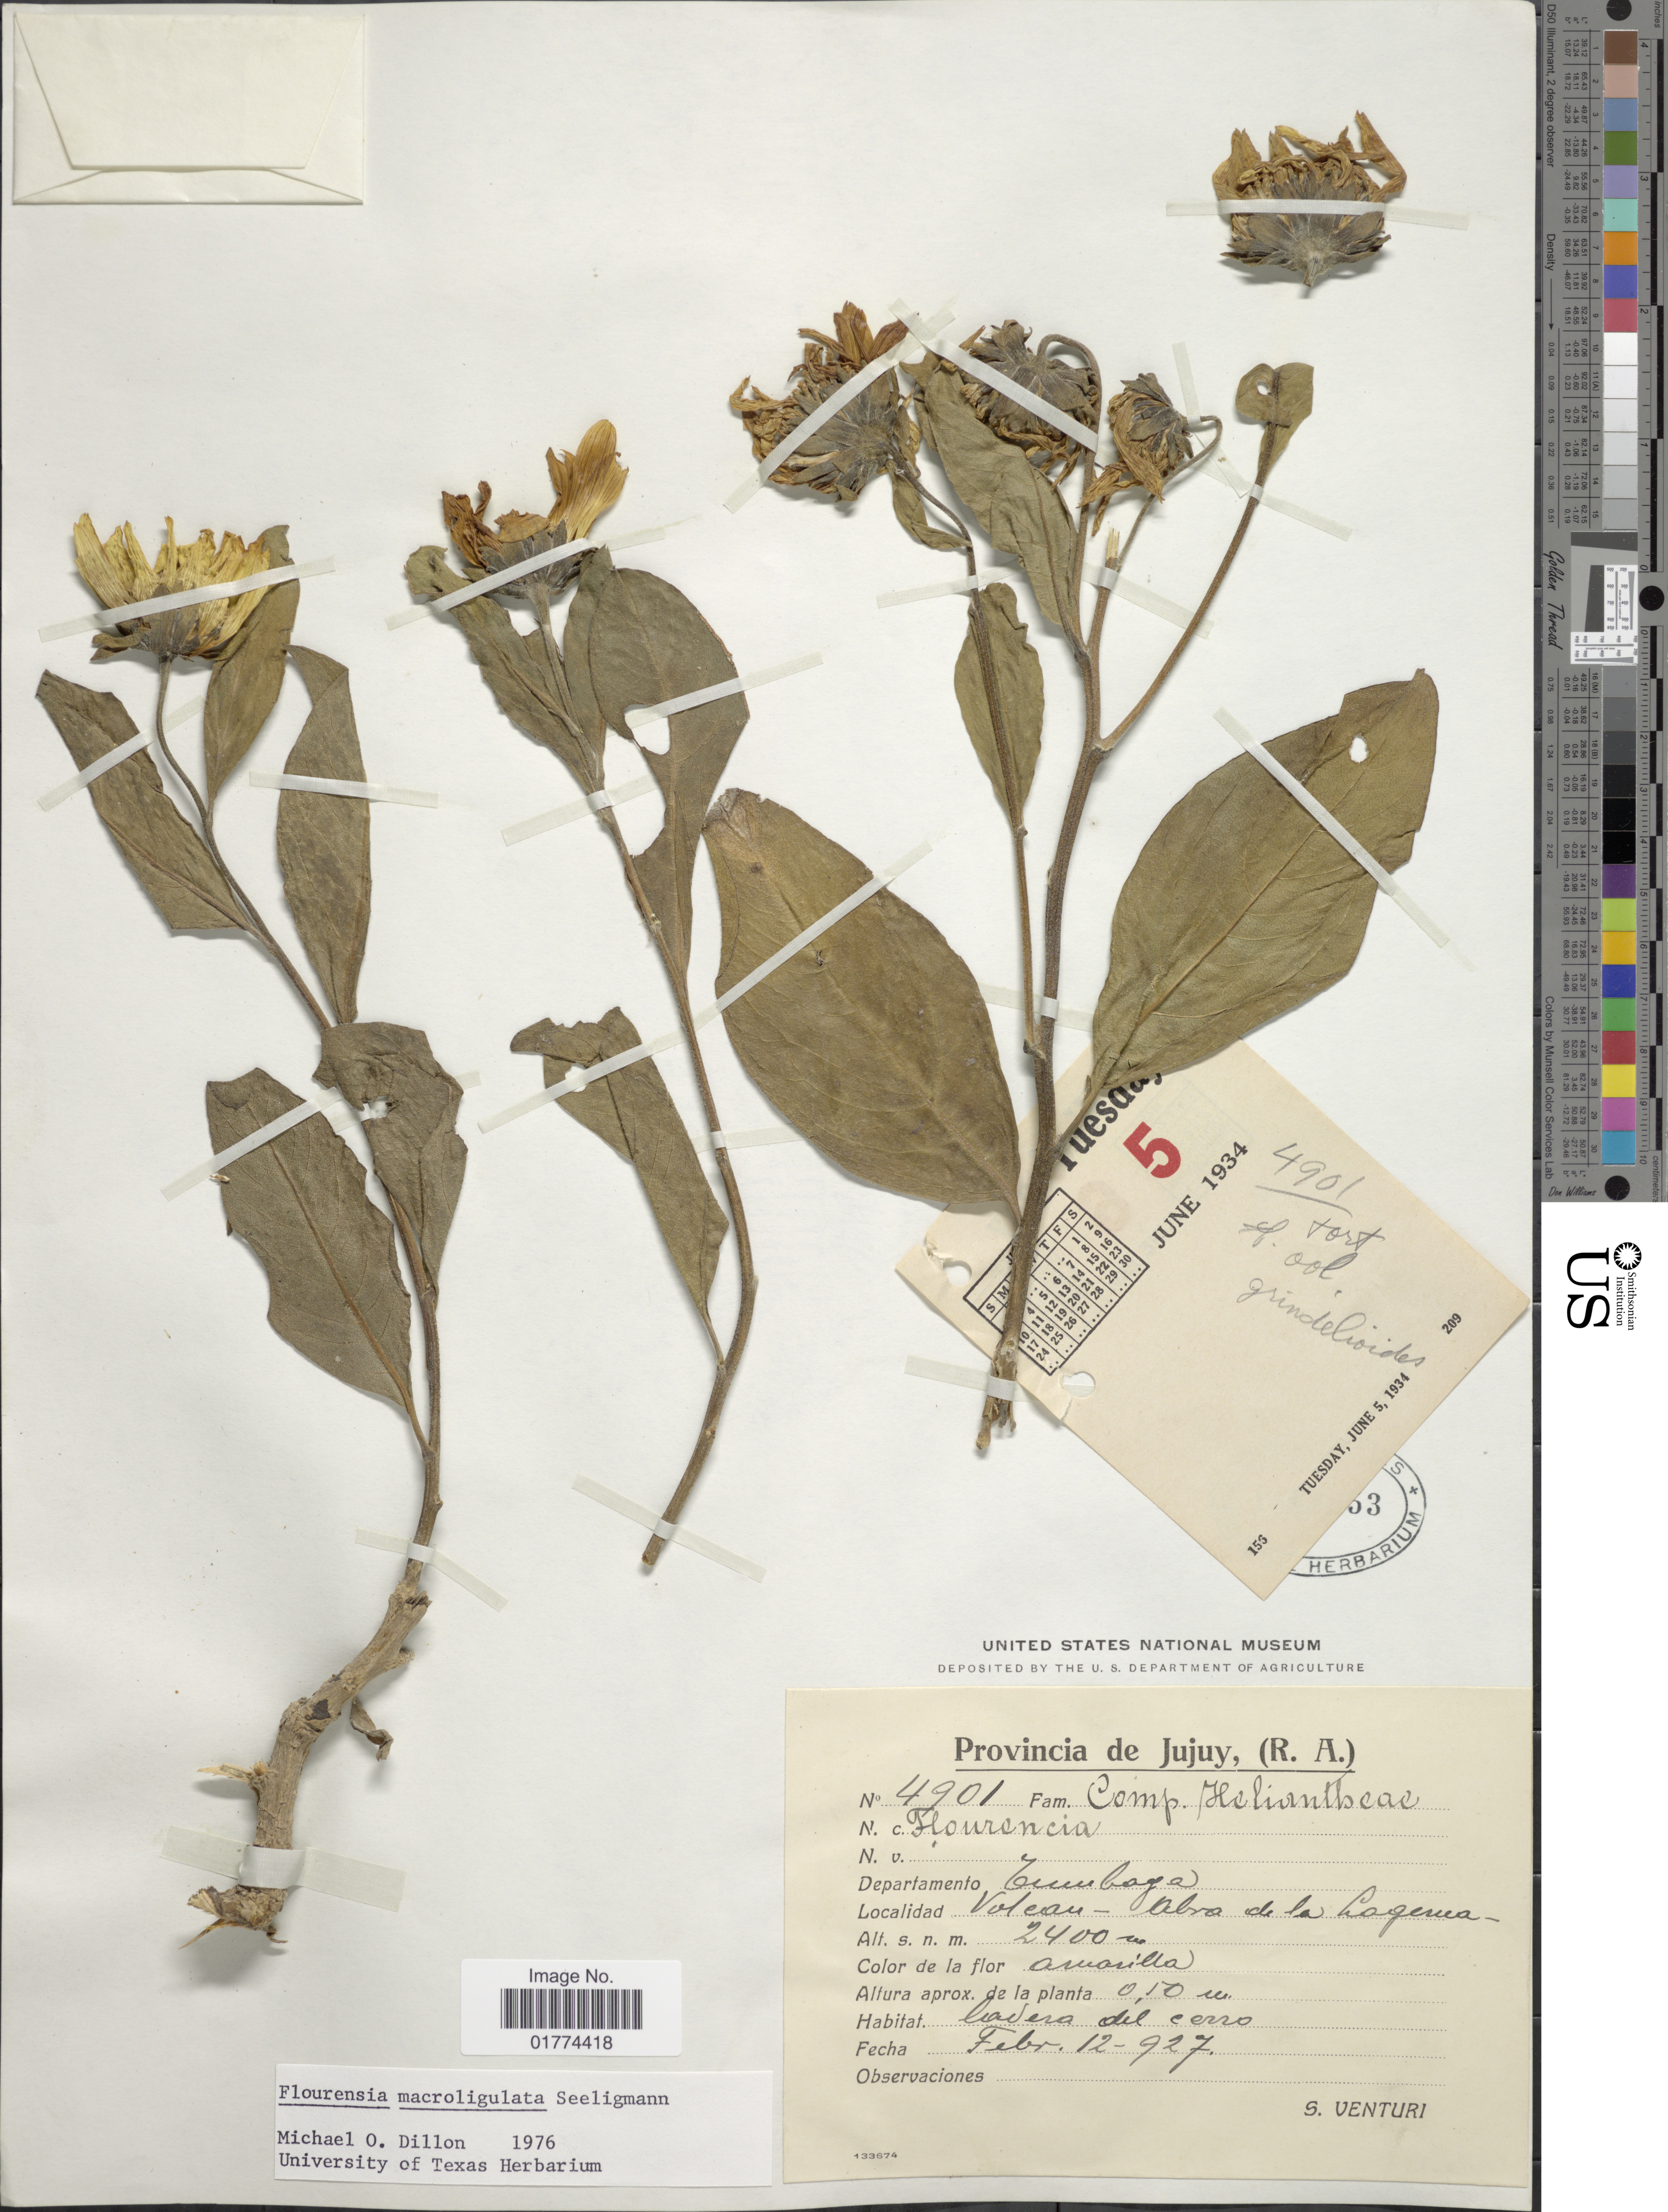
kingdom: Plantae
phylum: Tracheophyta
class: Magnoliopsida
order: Asterales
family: Asteraceae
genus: Flourensia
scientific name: Flourensia macroligulata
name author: Seeligm.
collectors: S. Venturi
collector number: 4901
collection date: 1927-02-12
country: Argentina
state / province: Tucuman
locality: Departamento Tumbaja. Voteau - abra de la Lagernua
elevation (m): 2400